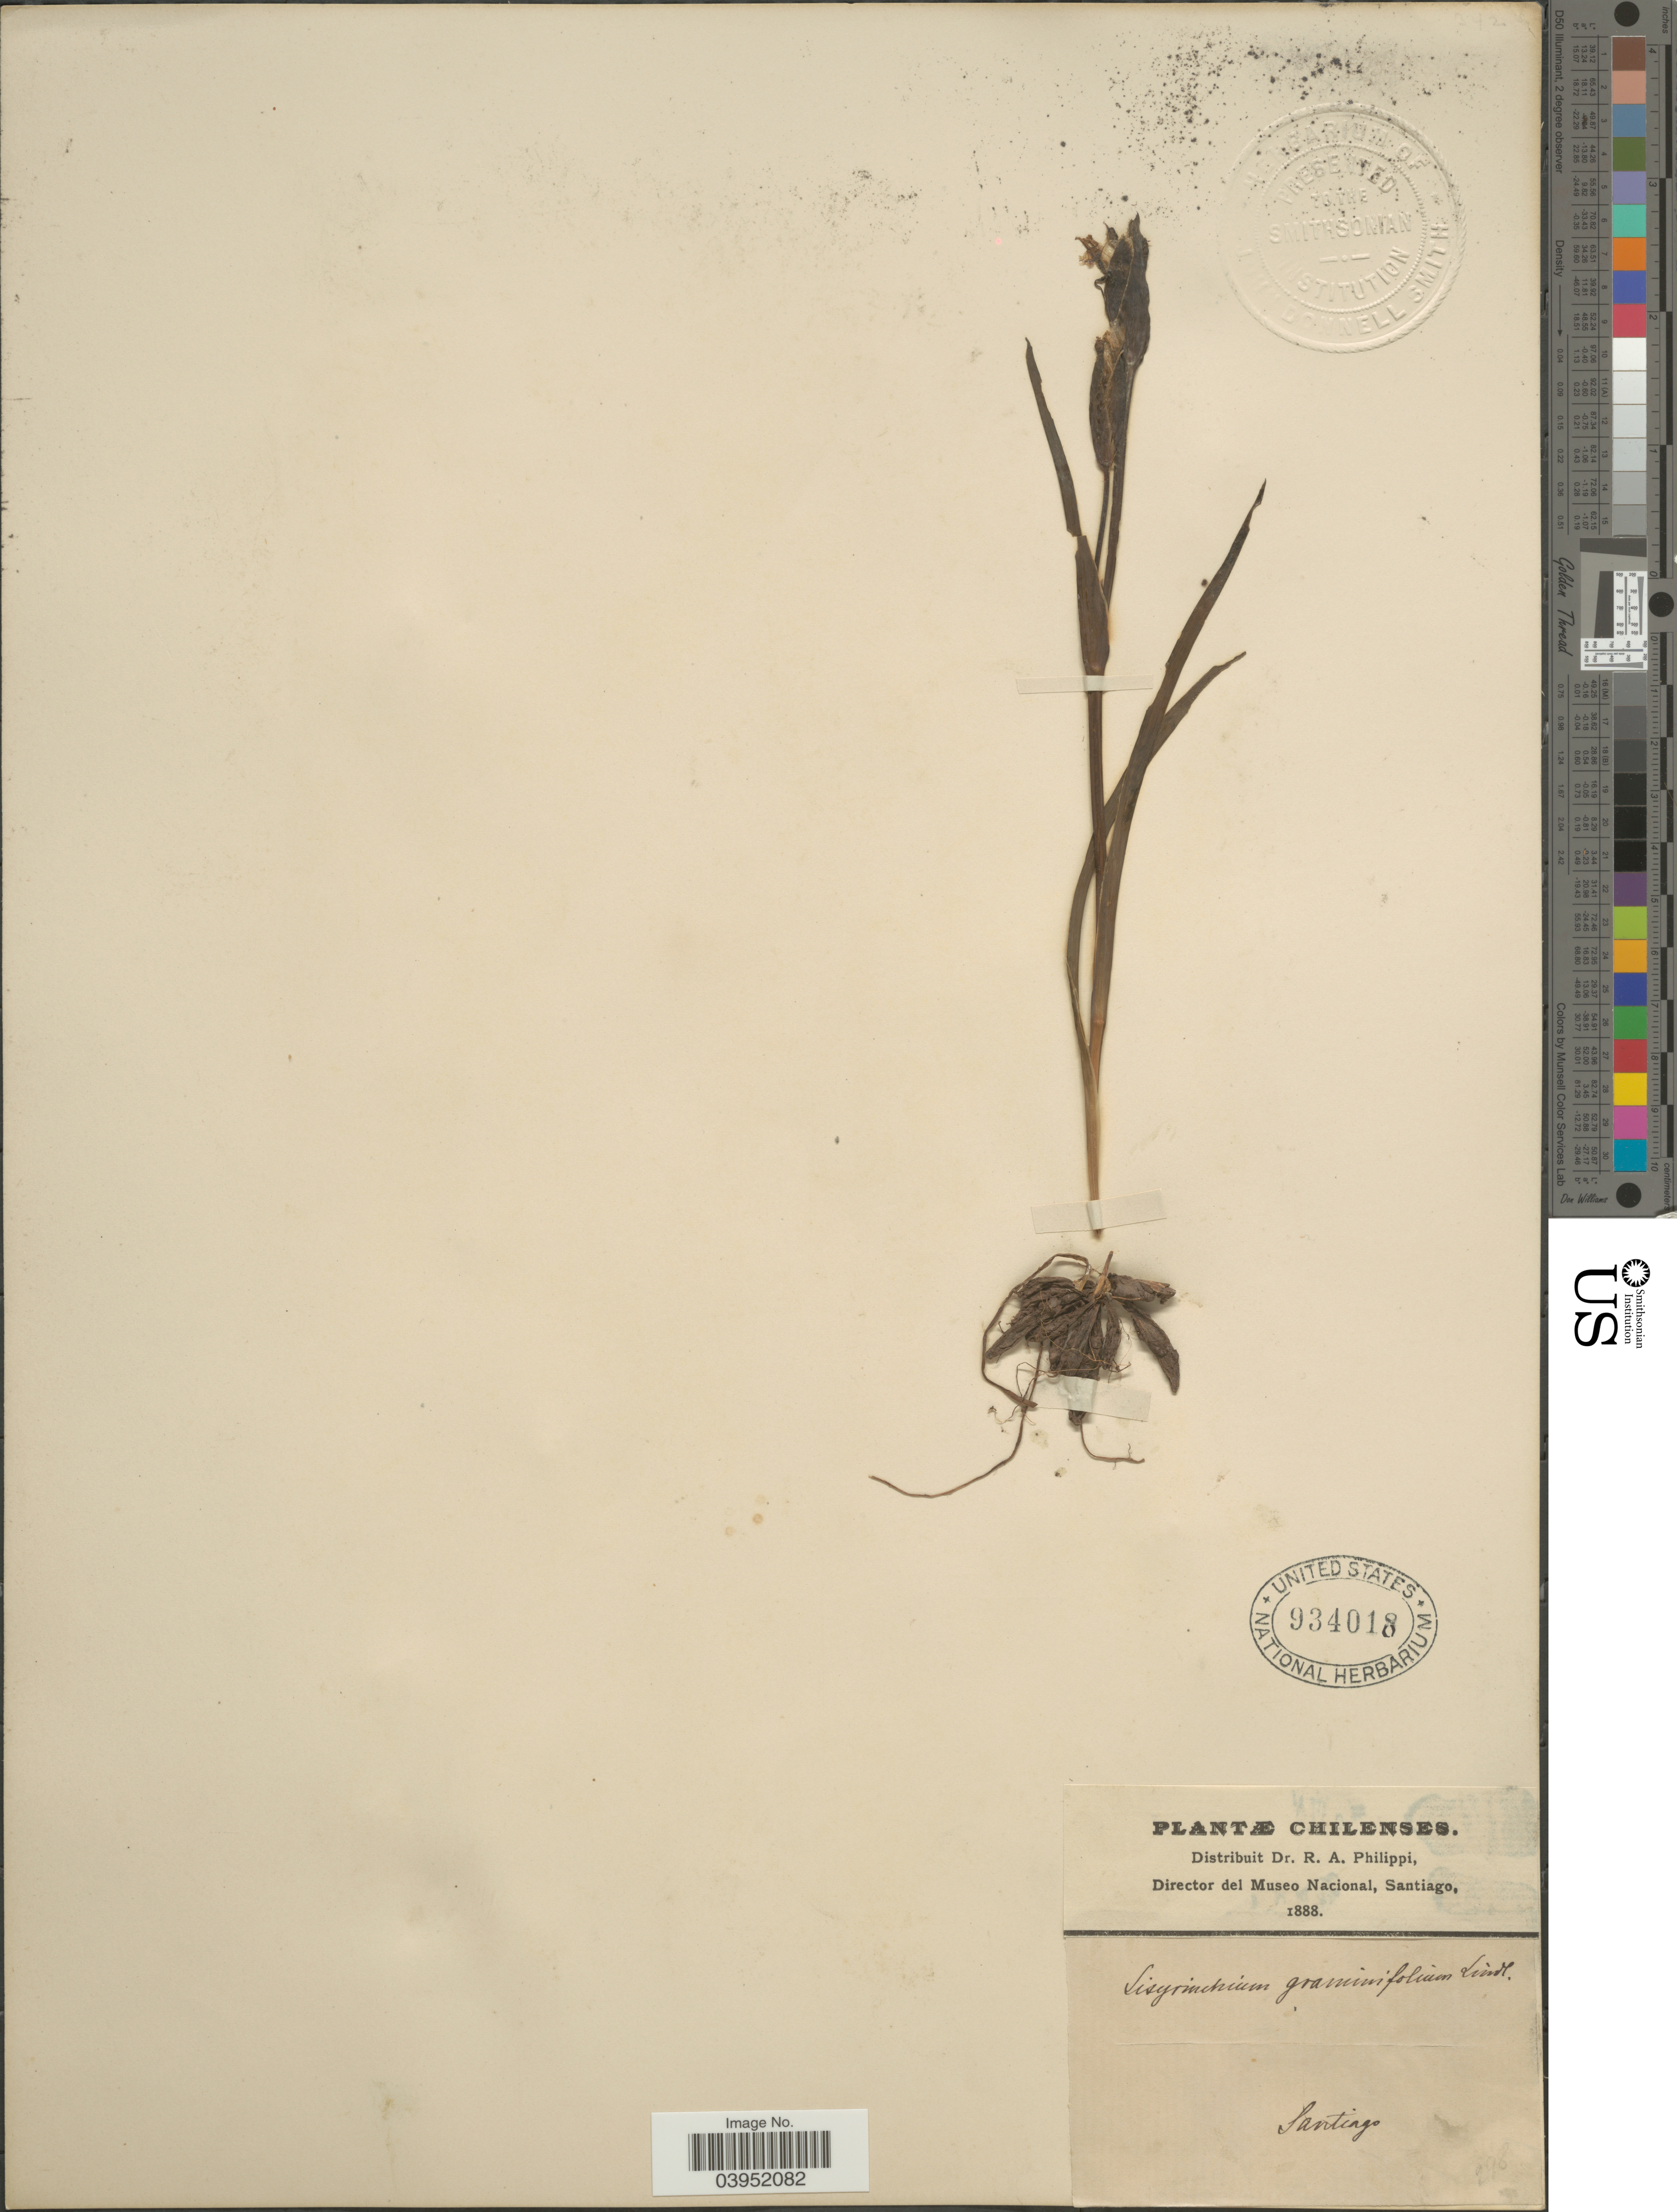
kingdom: Plantae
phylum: Tracheophyta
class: Liliopsida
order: Asparagales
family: Iridaceae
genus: Sisyrinchium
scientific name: Sisyrinchium graminifolium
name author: Lindl.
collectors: ex. herb. R.A. Philippi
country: Chile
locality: Santiago.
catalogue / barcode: US 934018